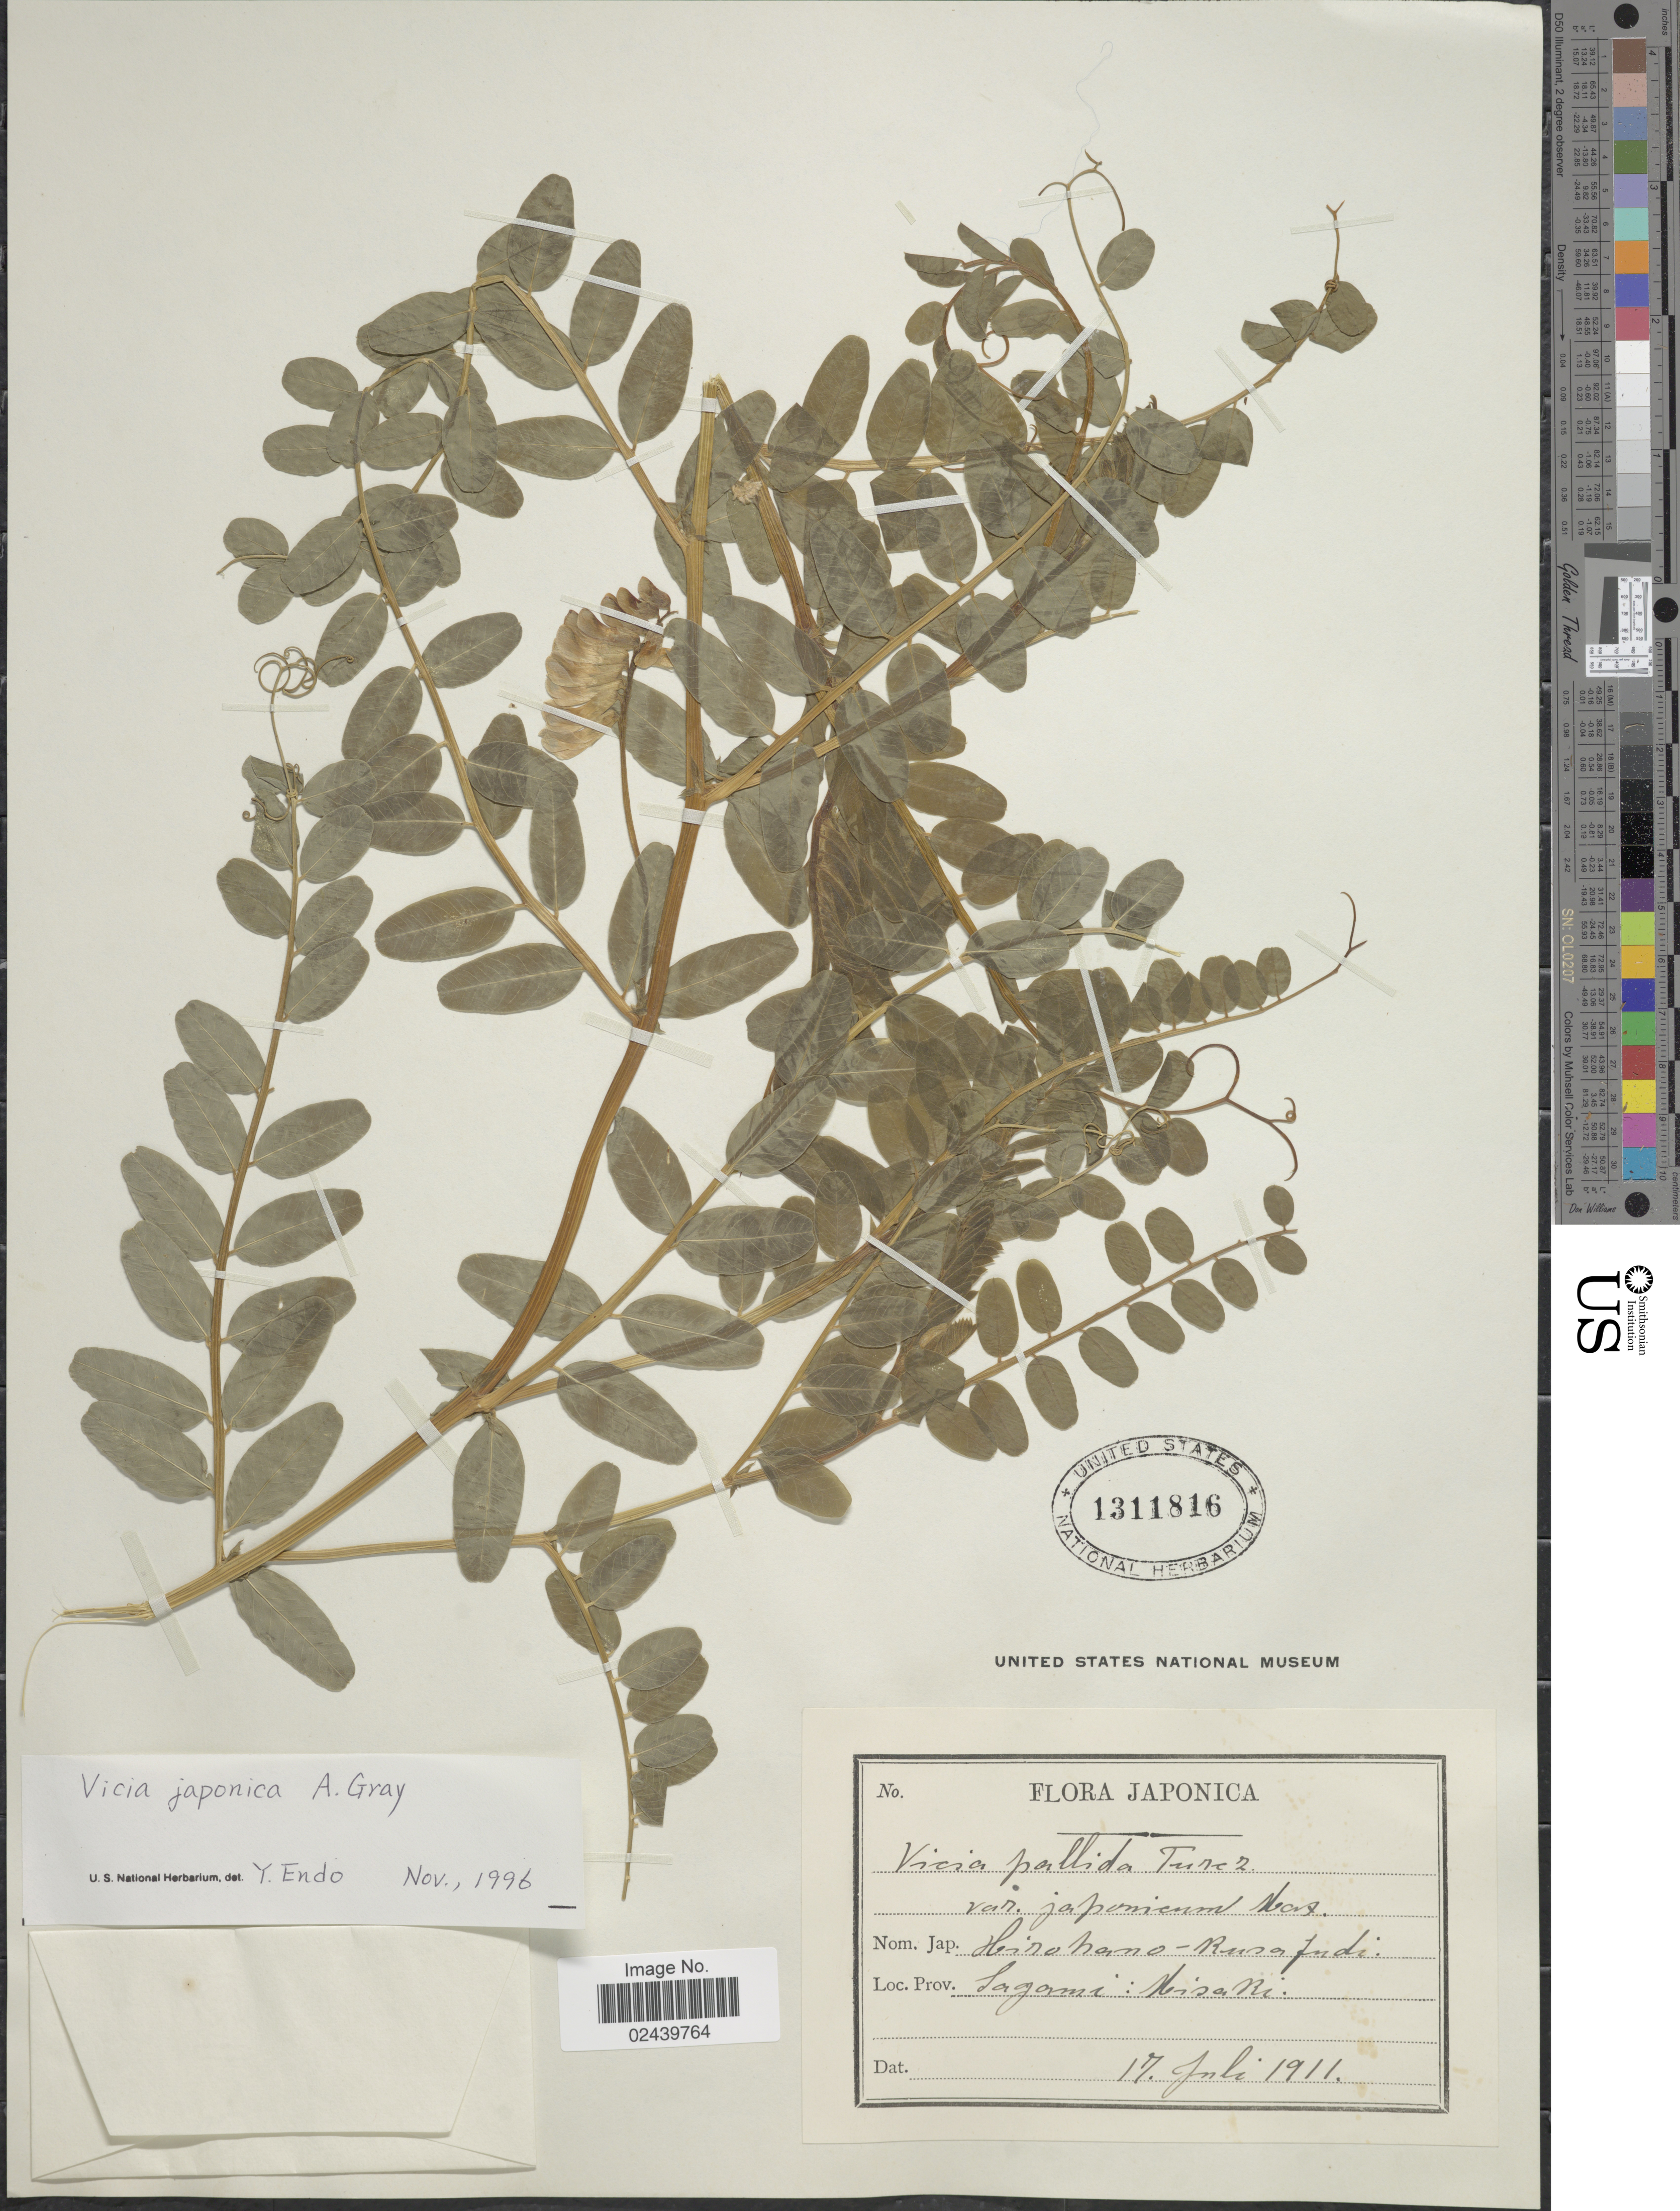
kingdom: Plantae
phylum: Tracheophyta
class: Magnoliopsida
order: Fabales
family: Fabaceae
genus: Vicia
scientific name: Vicia japonica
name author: A. Gray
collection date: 1911-07-17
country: Japan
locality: Sagomi: Misaki.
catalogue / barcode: US 1311816